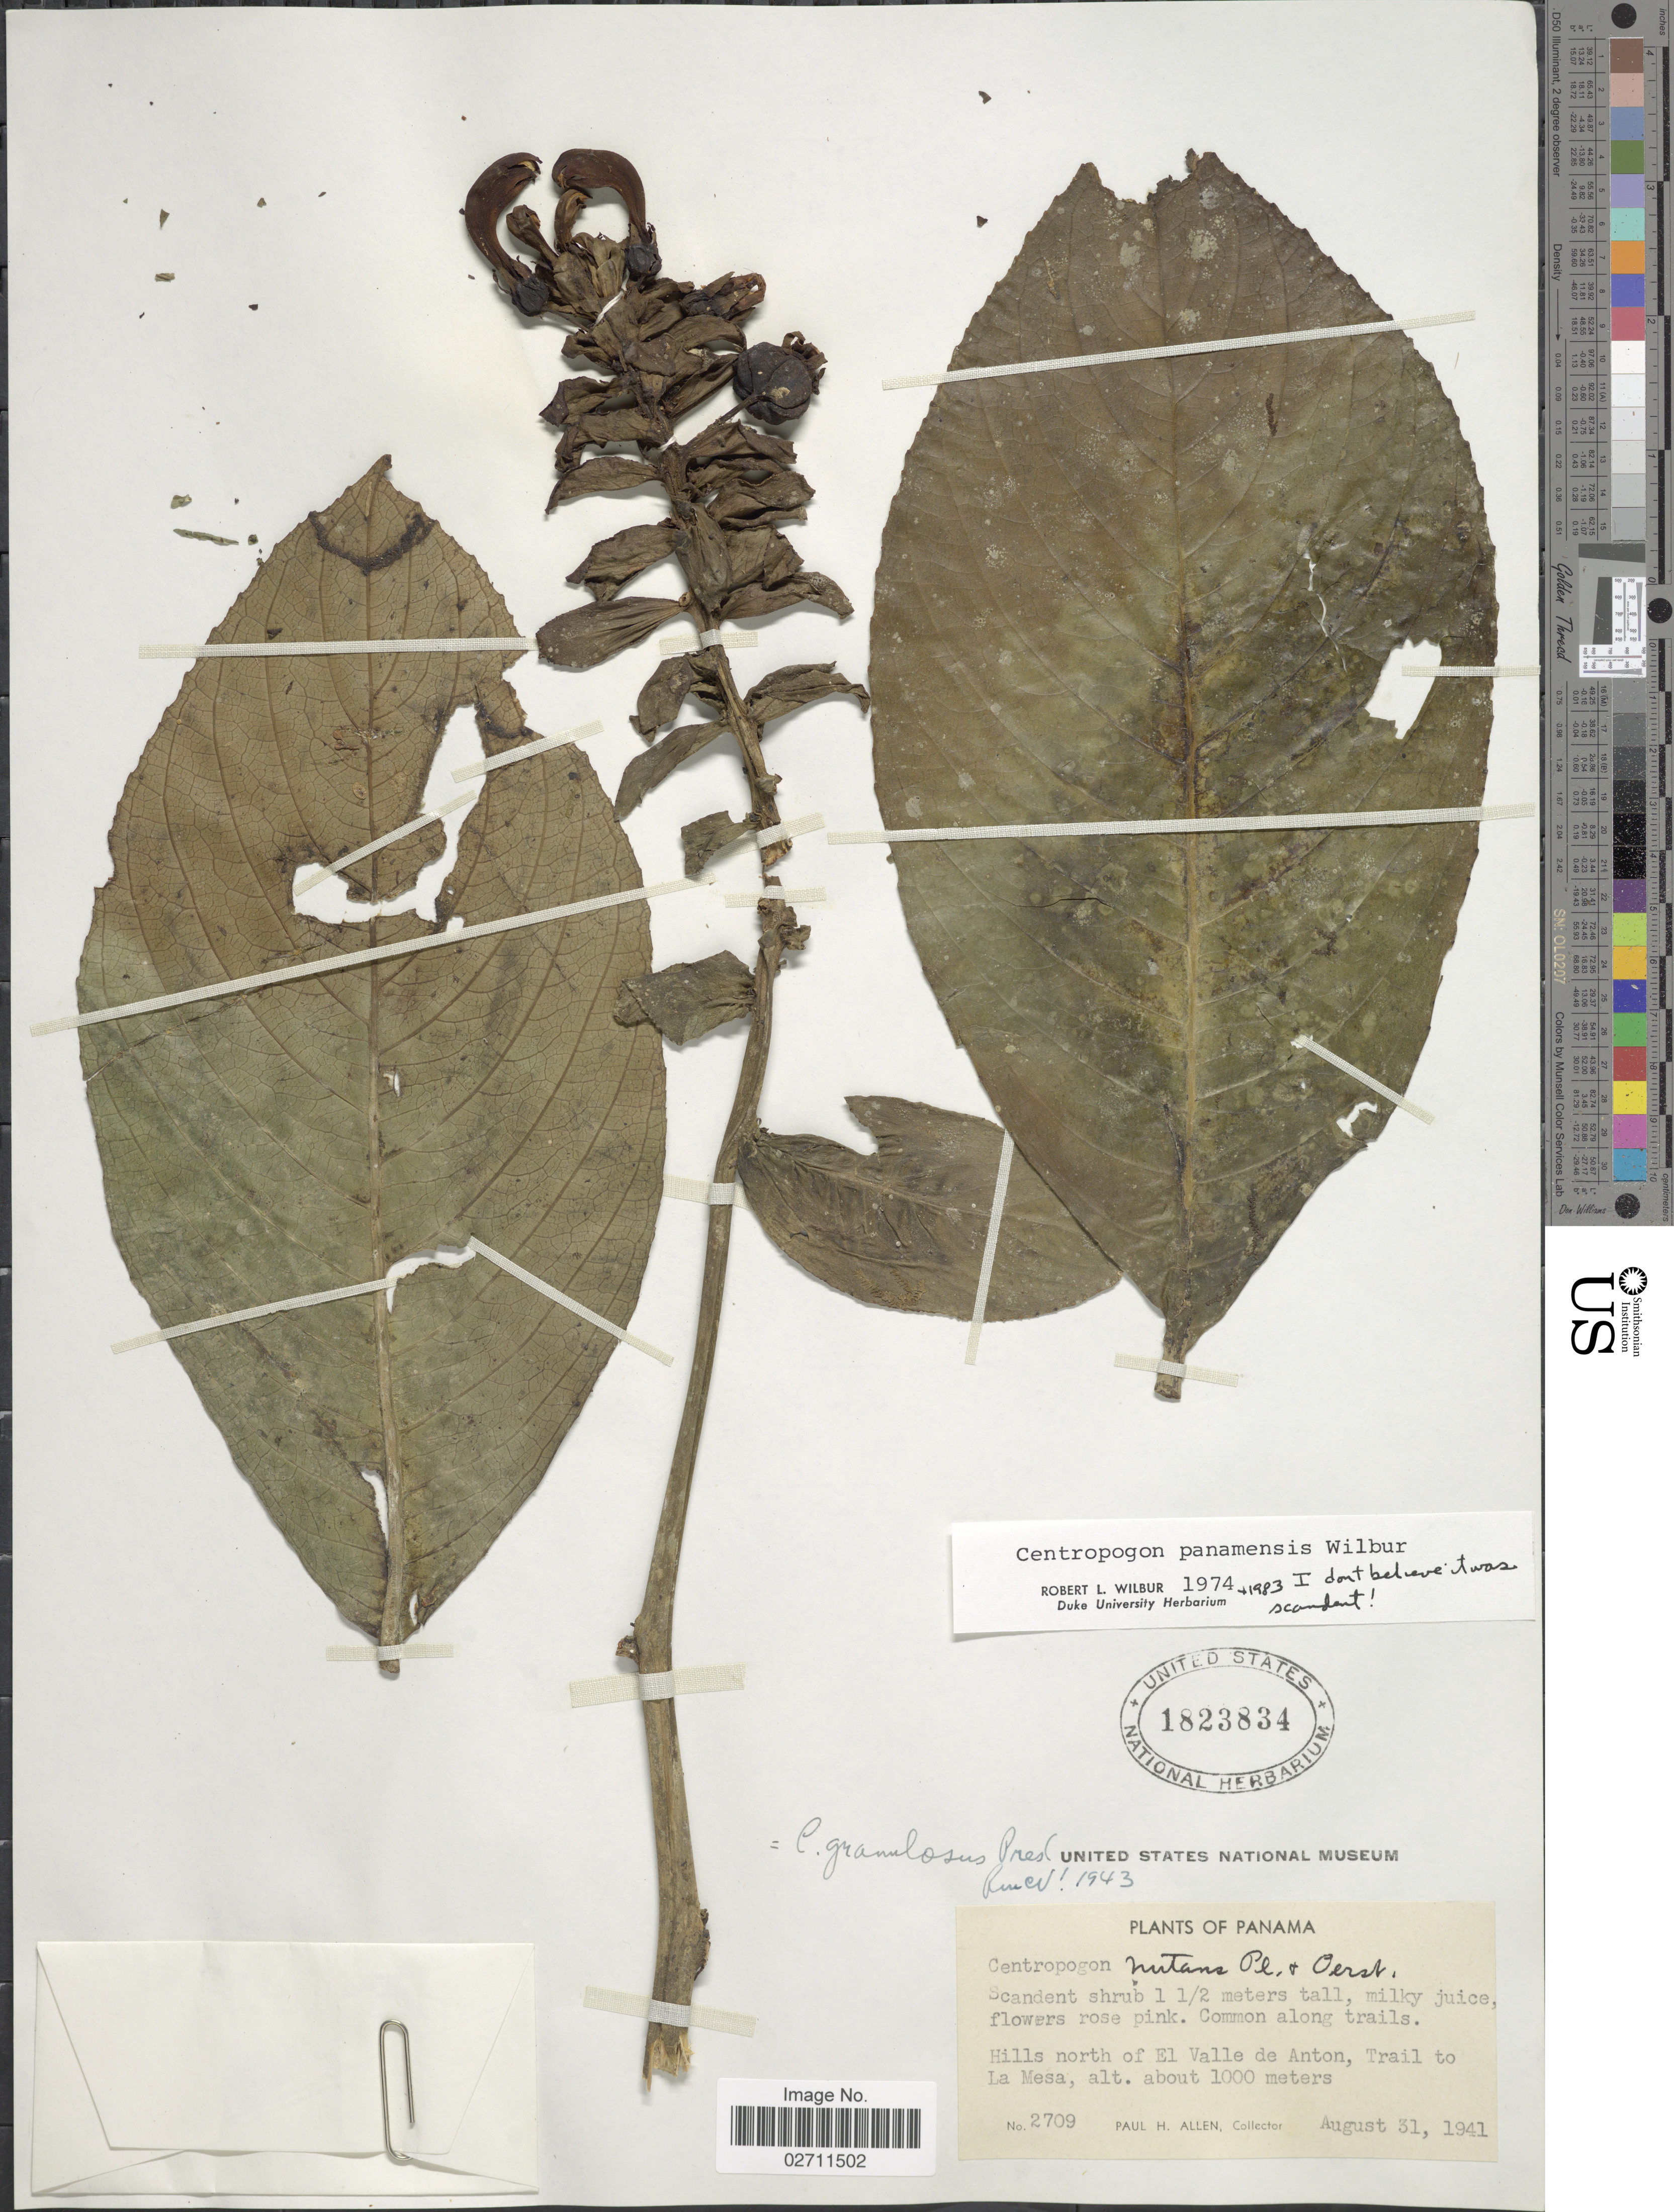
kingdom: Plantae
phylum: Tracheophyta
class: Magnoliopsida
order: Asterales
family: Campanulaceae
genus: Centropogon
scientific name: Centropogon panamensis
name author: Wilbur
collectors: P. H. Allen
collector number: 2709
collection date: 1941-08-31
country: Panama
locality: Hills north of El Valle de Anton, Trail to La Mesa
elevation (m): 1000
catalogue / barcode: US 1823834